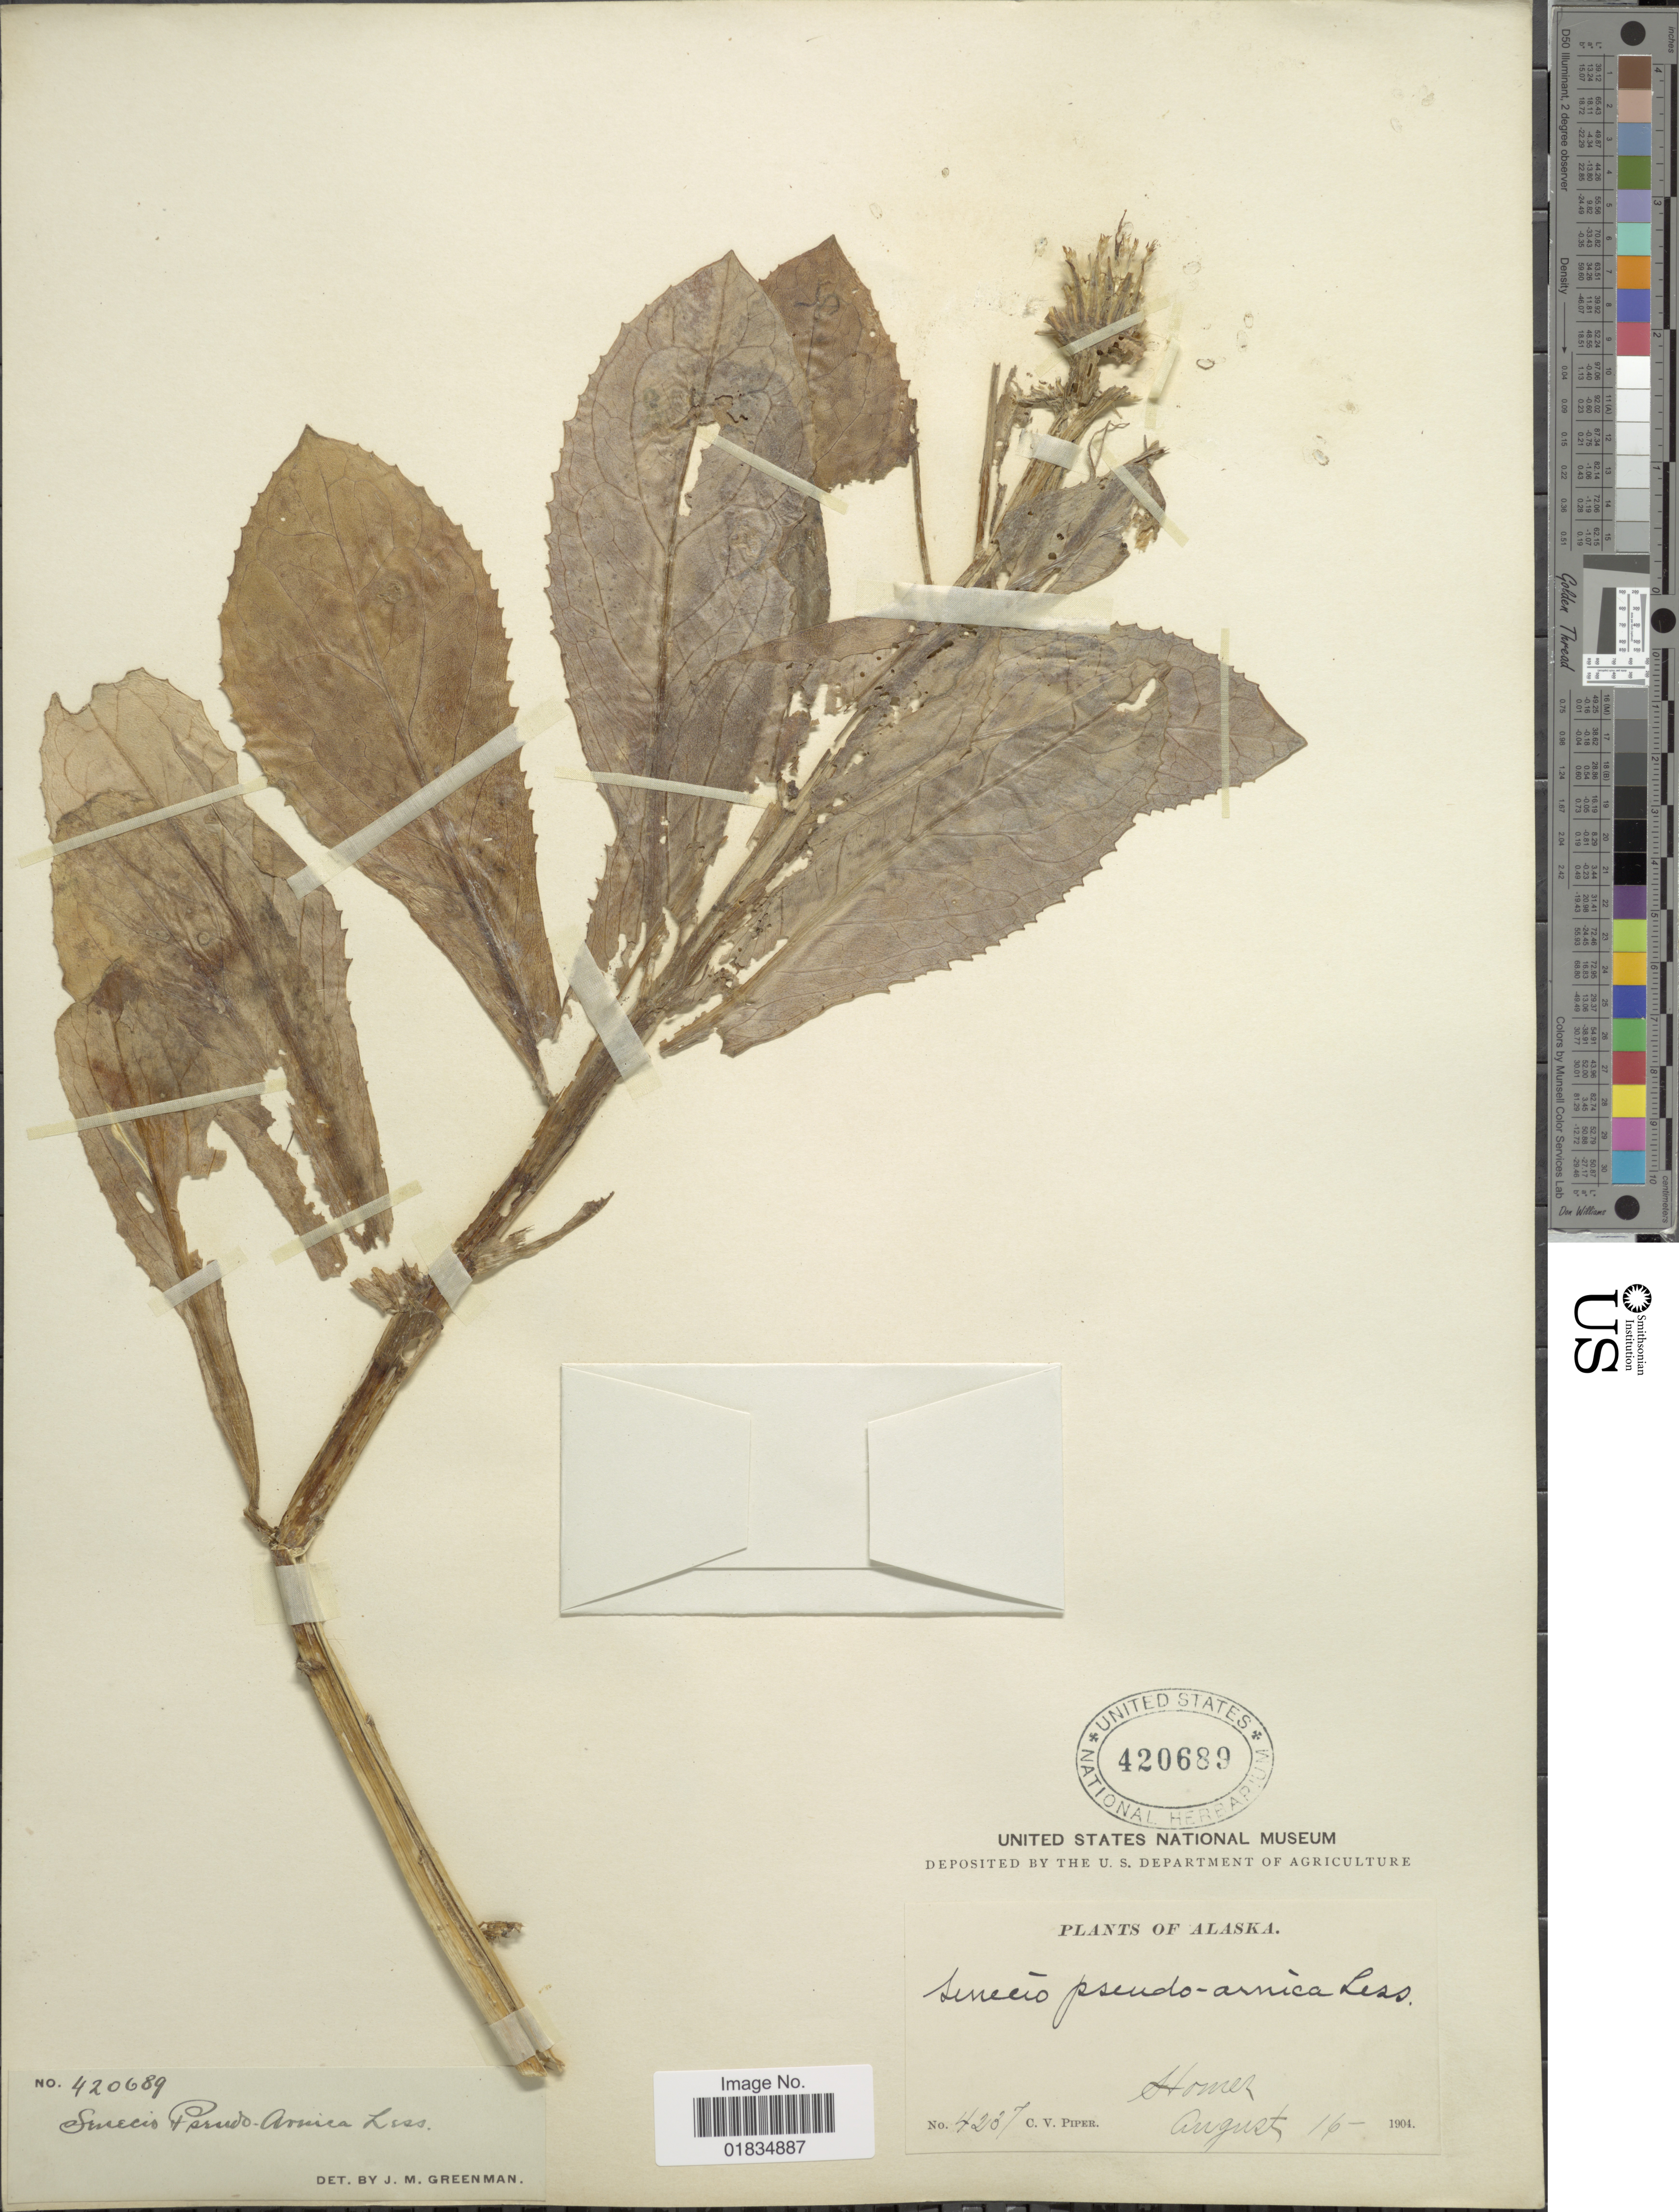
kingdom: Plantae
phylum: Tracheophyta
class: Magnoliopsida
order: Asterales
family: Asteraceae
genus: Senecio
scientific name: Senecio pseudoarnica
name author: Less.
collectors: C. V. Piper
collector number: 4237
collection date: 1904-08-15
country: United States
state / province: Alaska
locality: Homer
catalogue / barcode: US 420689